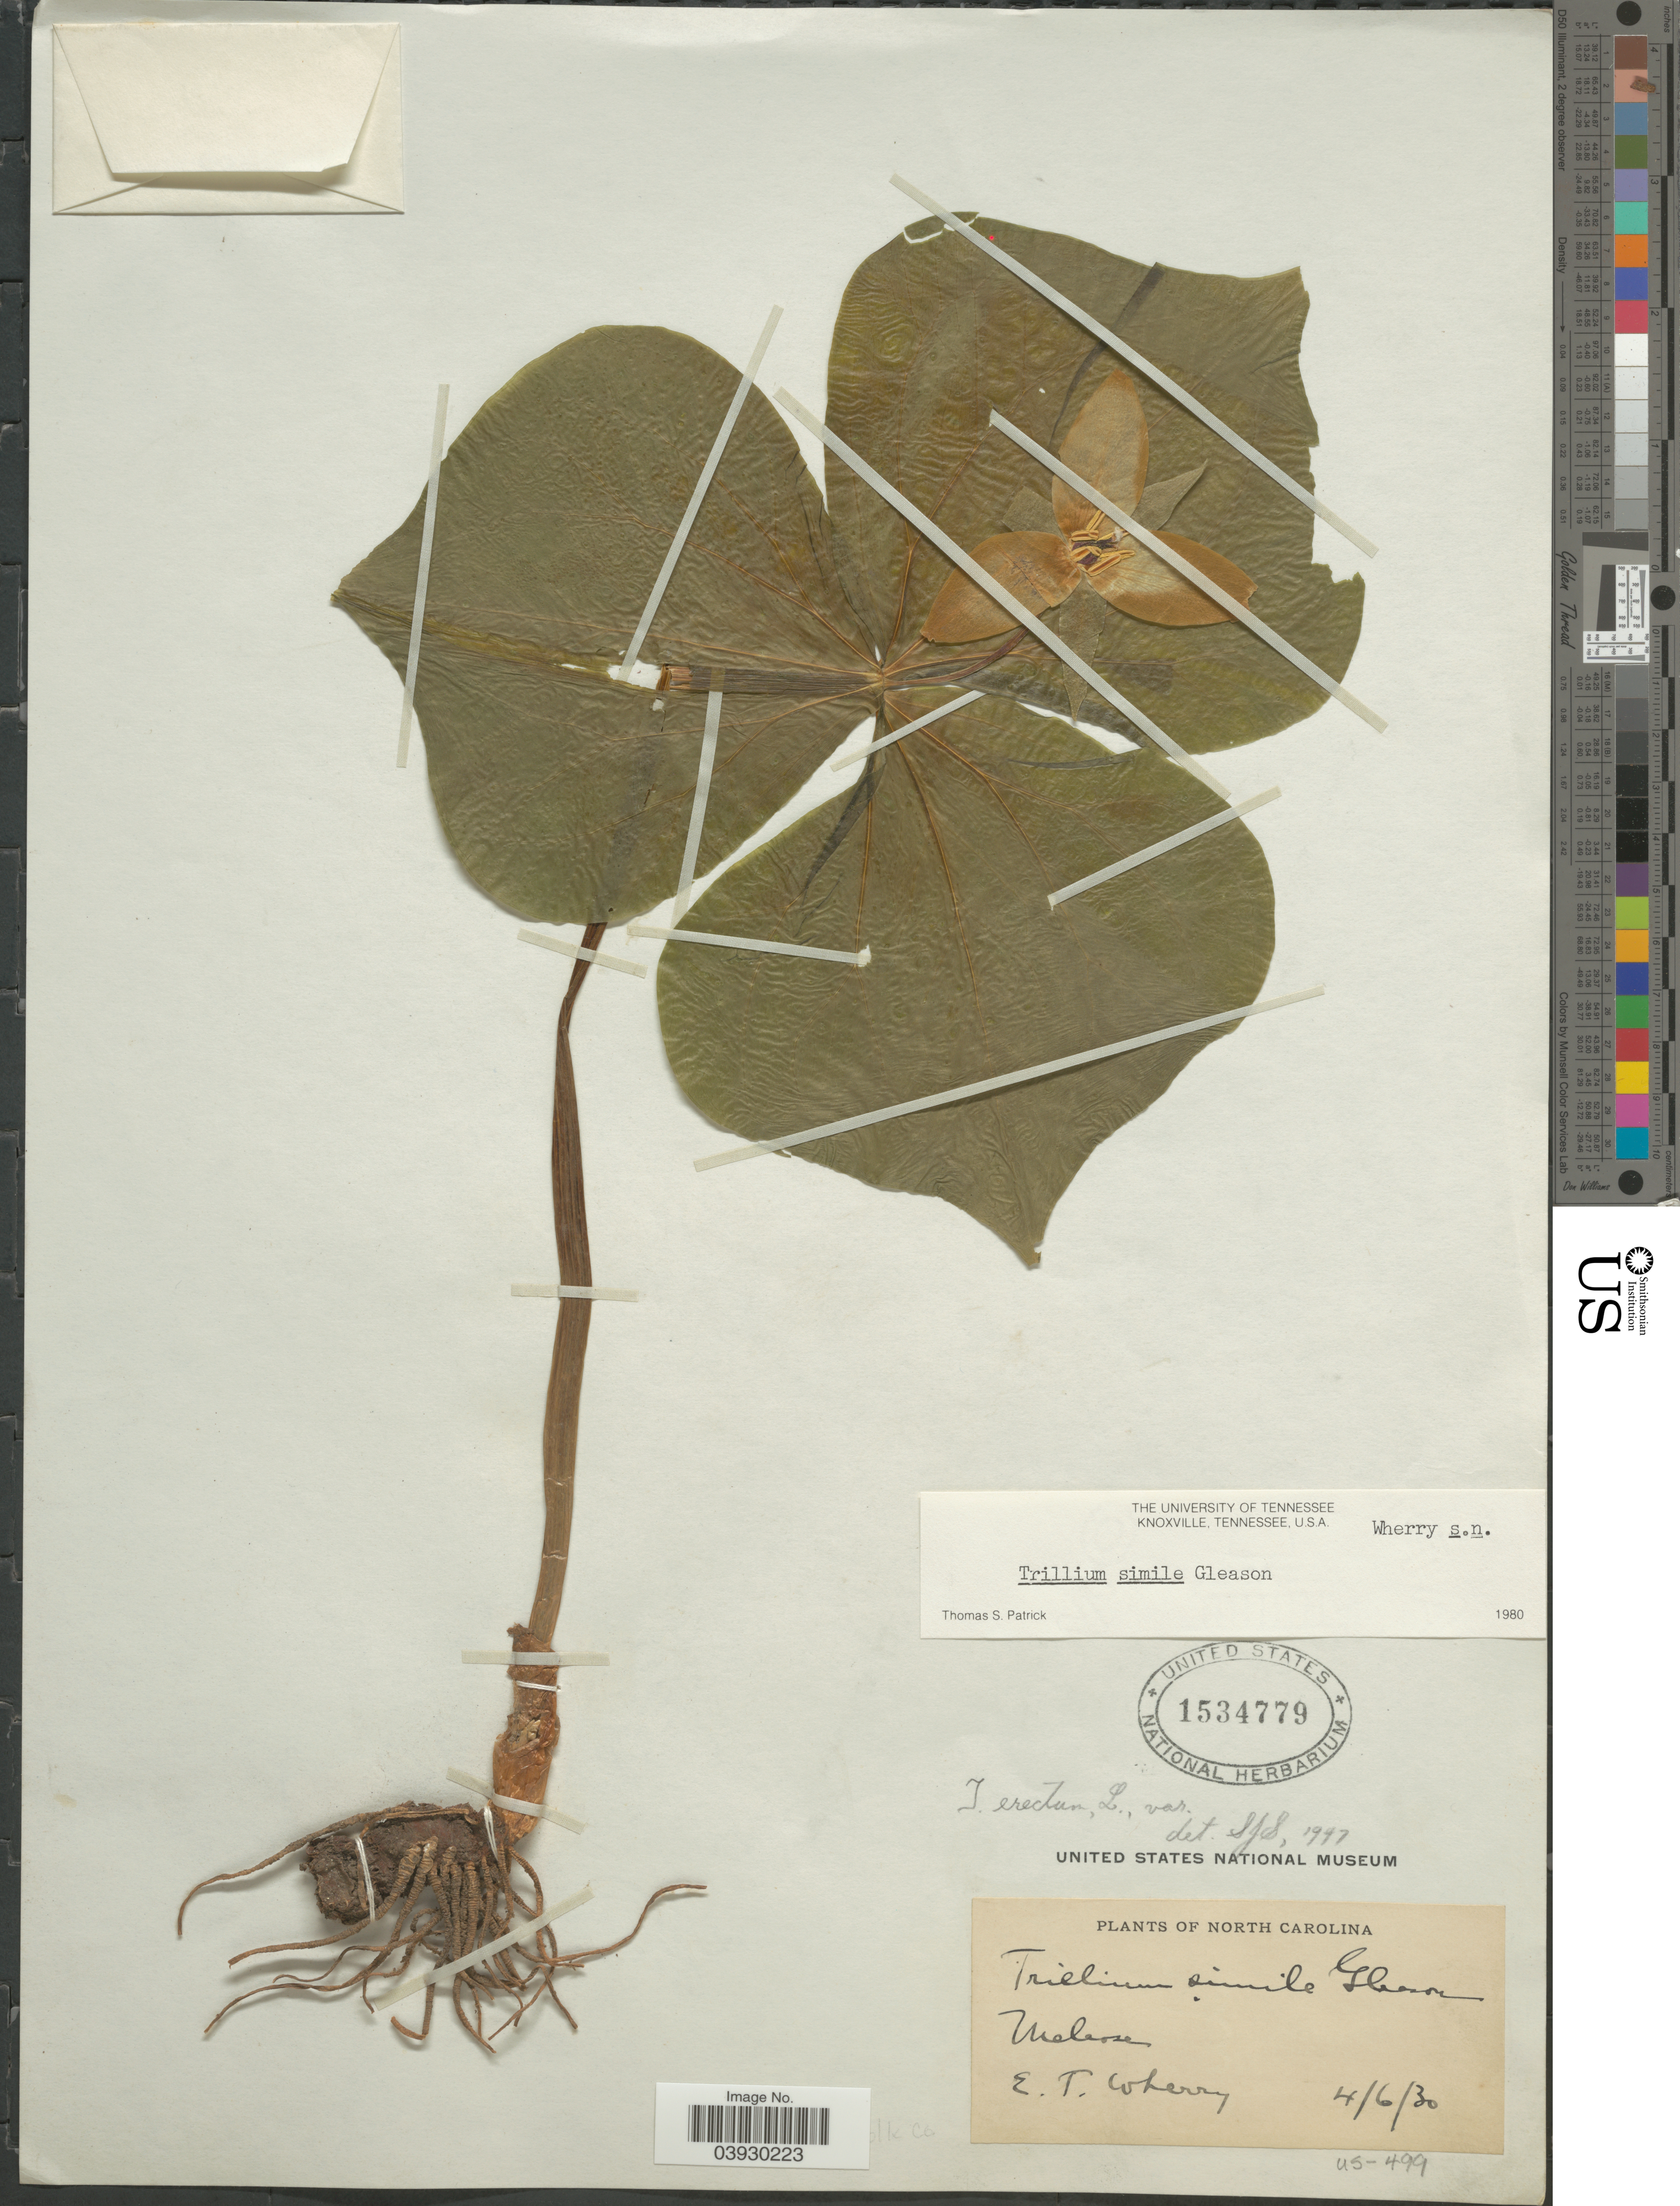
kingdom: Plantae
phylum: Tracheophyta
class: Liliopsida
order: Liliales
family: Melanthiaceae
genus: Trillium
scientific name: Trillium simile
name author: Gleason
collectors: E. Coherry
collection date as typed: Transcribed d/m/y: 6/4/30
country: United States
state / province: North Carolina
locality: Melrose. Polk Co.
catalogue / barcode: US 1534779